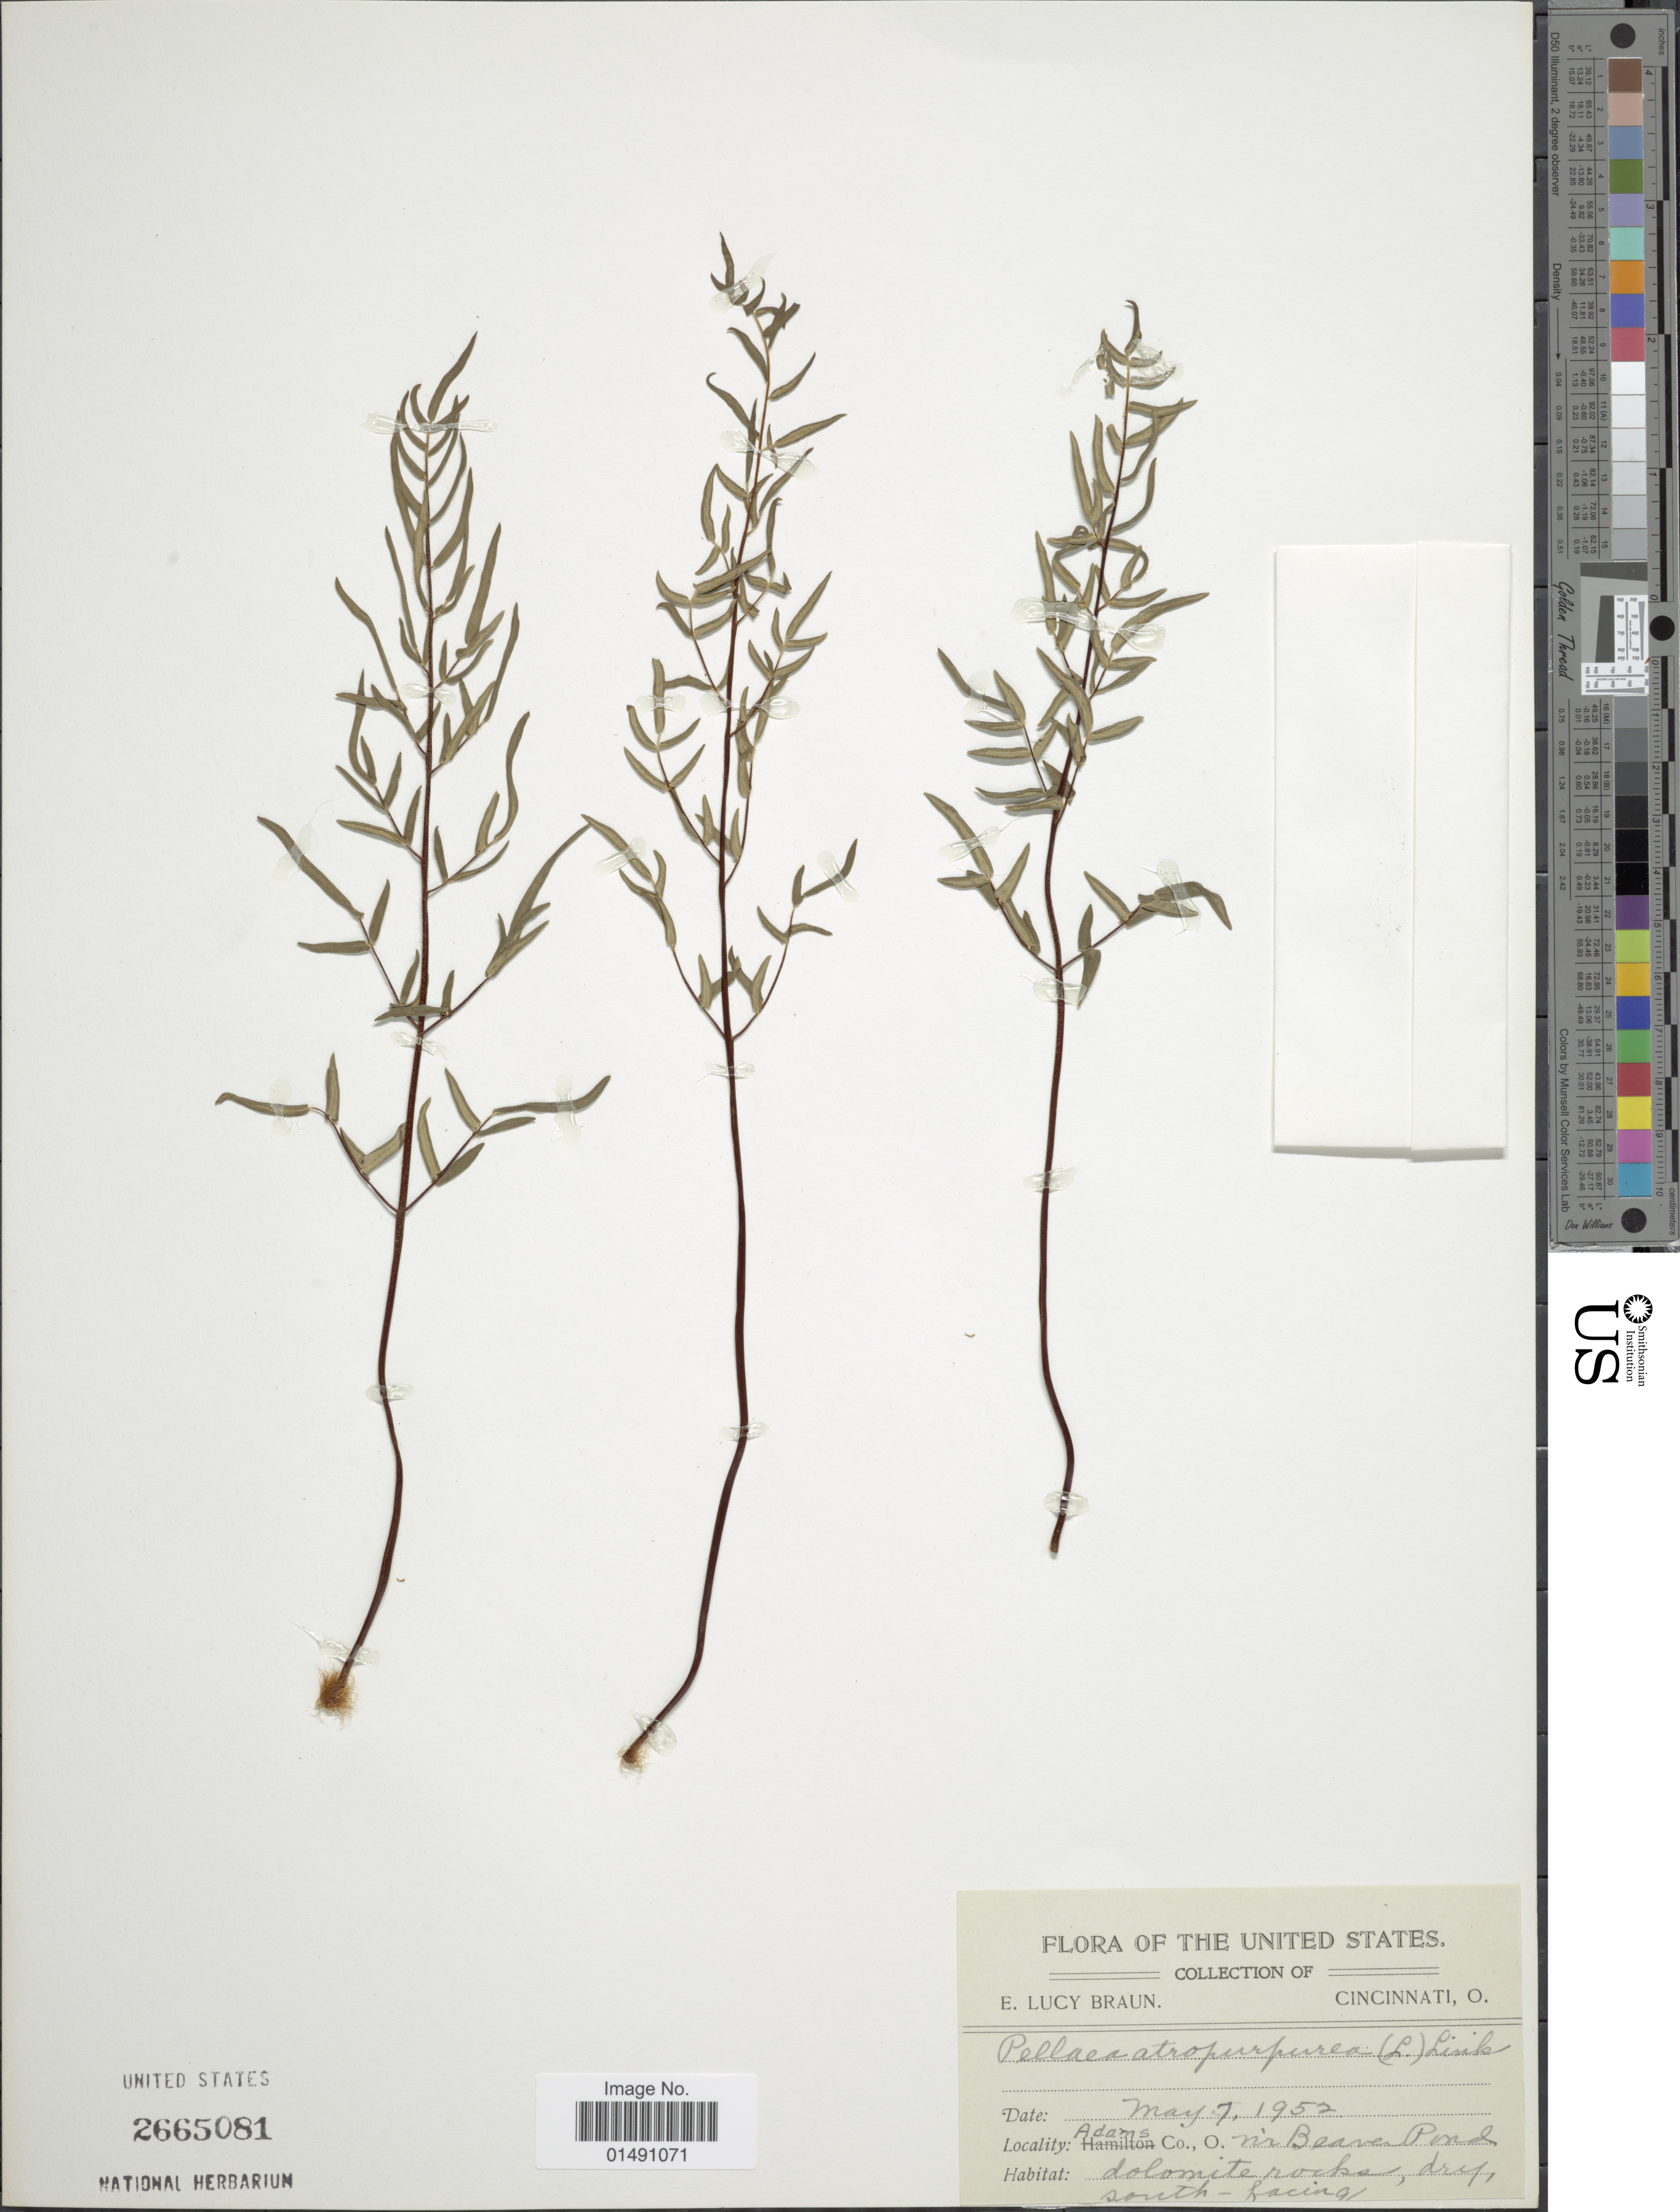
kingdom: Plantae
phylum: Tracheophyta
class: Polypodiopsida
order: Polypodiales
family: Pteridaceae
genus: Pellaea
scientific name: Pellaea atropurpurea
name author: (L.) Link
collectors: E. L. Braun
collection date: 1952-05-01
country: United States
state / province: Ohio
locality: Adams Co., nr Beaver Pond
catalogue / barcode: US 2665081